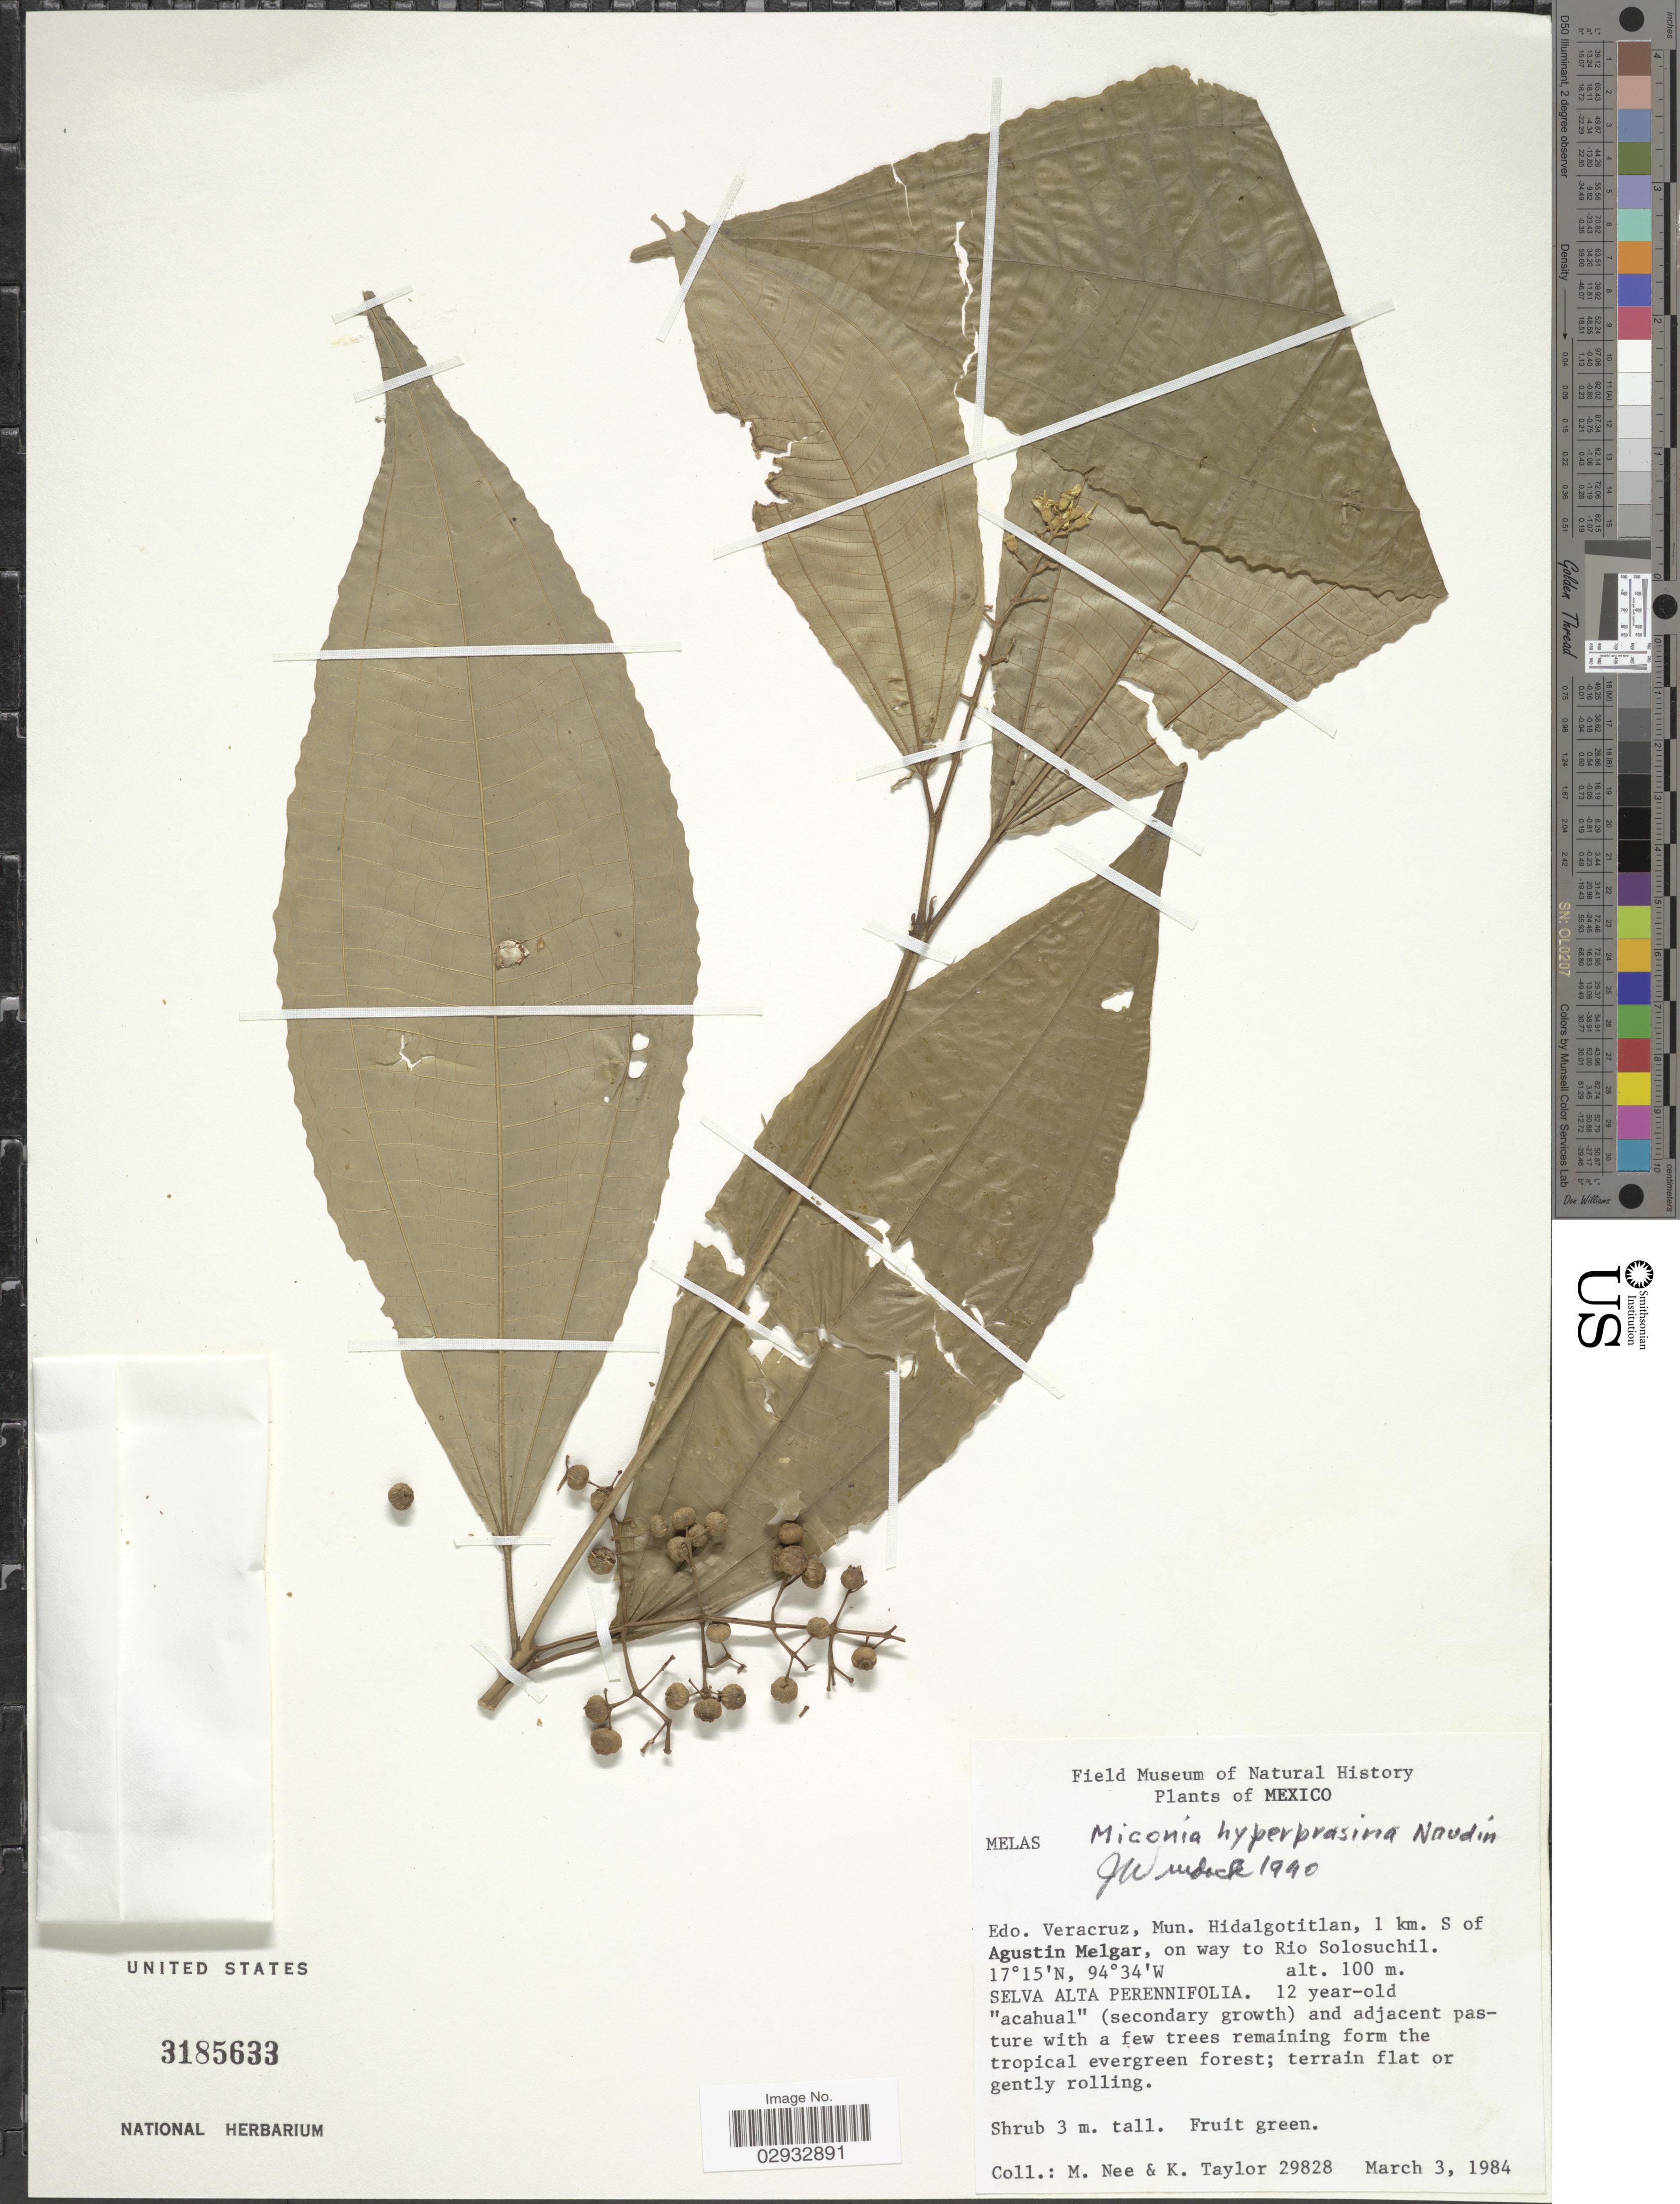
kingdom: Plantae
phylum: Tracheophyta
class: Magnoliopsida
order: Myrtales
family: Melastomataceae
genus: Miconia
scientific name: Miconia hyperprasina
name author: Naudin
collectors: M. Nee & K. Taylor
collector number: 29828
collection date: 1984-03-03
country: Mexico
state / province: Veracruz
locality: Edo. Veracruz, Mun. Hidalgotitlan, 1 km. S of Agustin Melgar, on way to Rio Solosuchil.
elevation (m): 100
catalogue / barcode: US 3185633